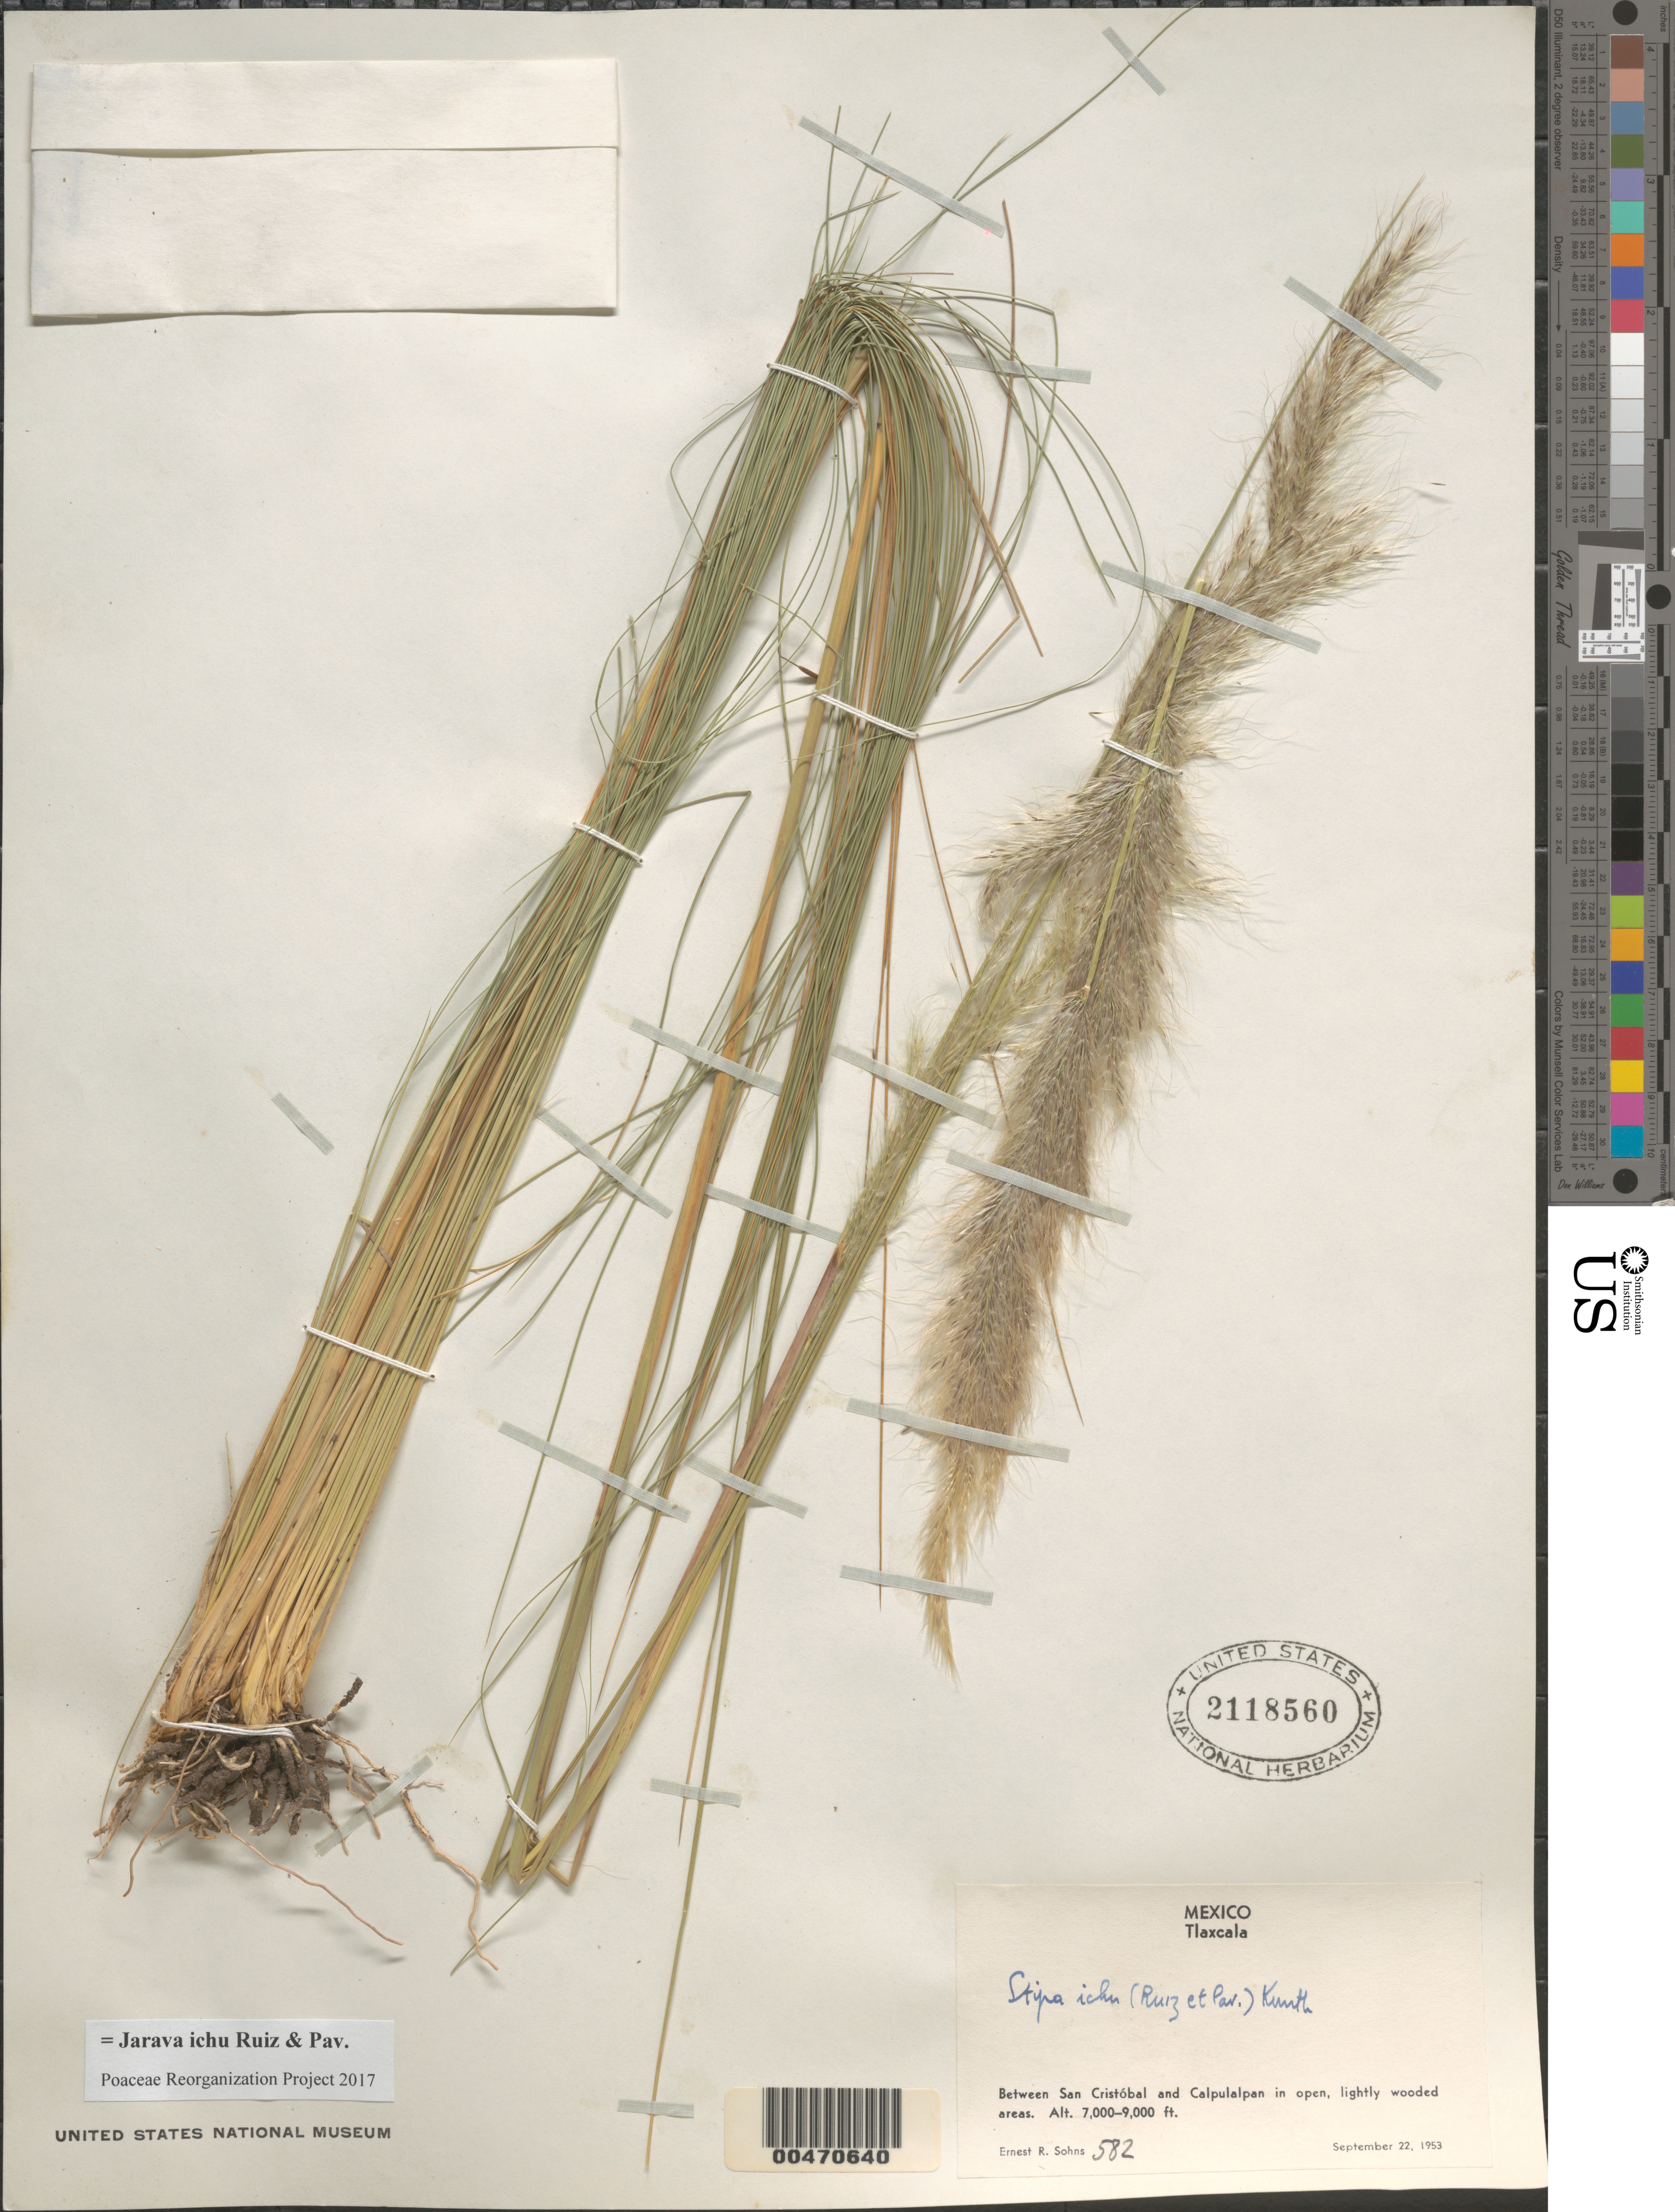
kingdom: Plantae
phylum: Tracheophyta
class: Liliopsida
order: Poales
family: Poaceae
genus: Jarava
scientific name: Jarava ichu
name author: Ruiz & Pav.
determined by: Poaceae Reorganization Project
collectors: E. R. Sohns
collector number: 582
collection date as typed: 22 Sep 1953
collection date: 1953-09-22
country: Mexico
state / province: Tlaxcala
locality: Between San Cristóbal & Calpulalpan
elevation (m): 2134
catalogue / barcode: US 2118560